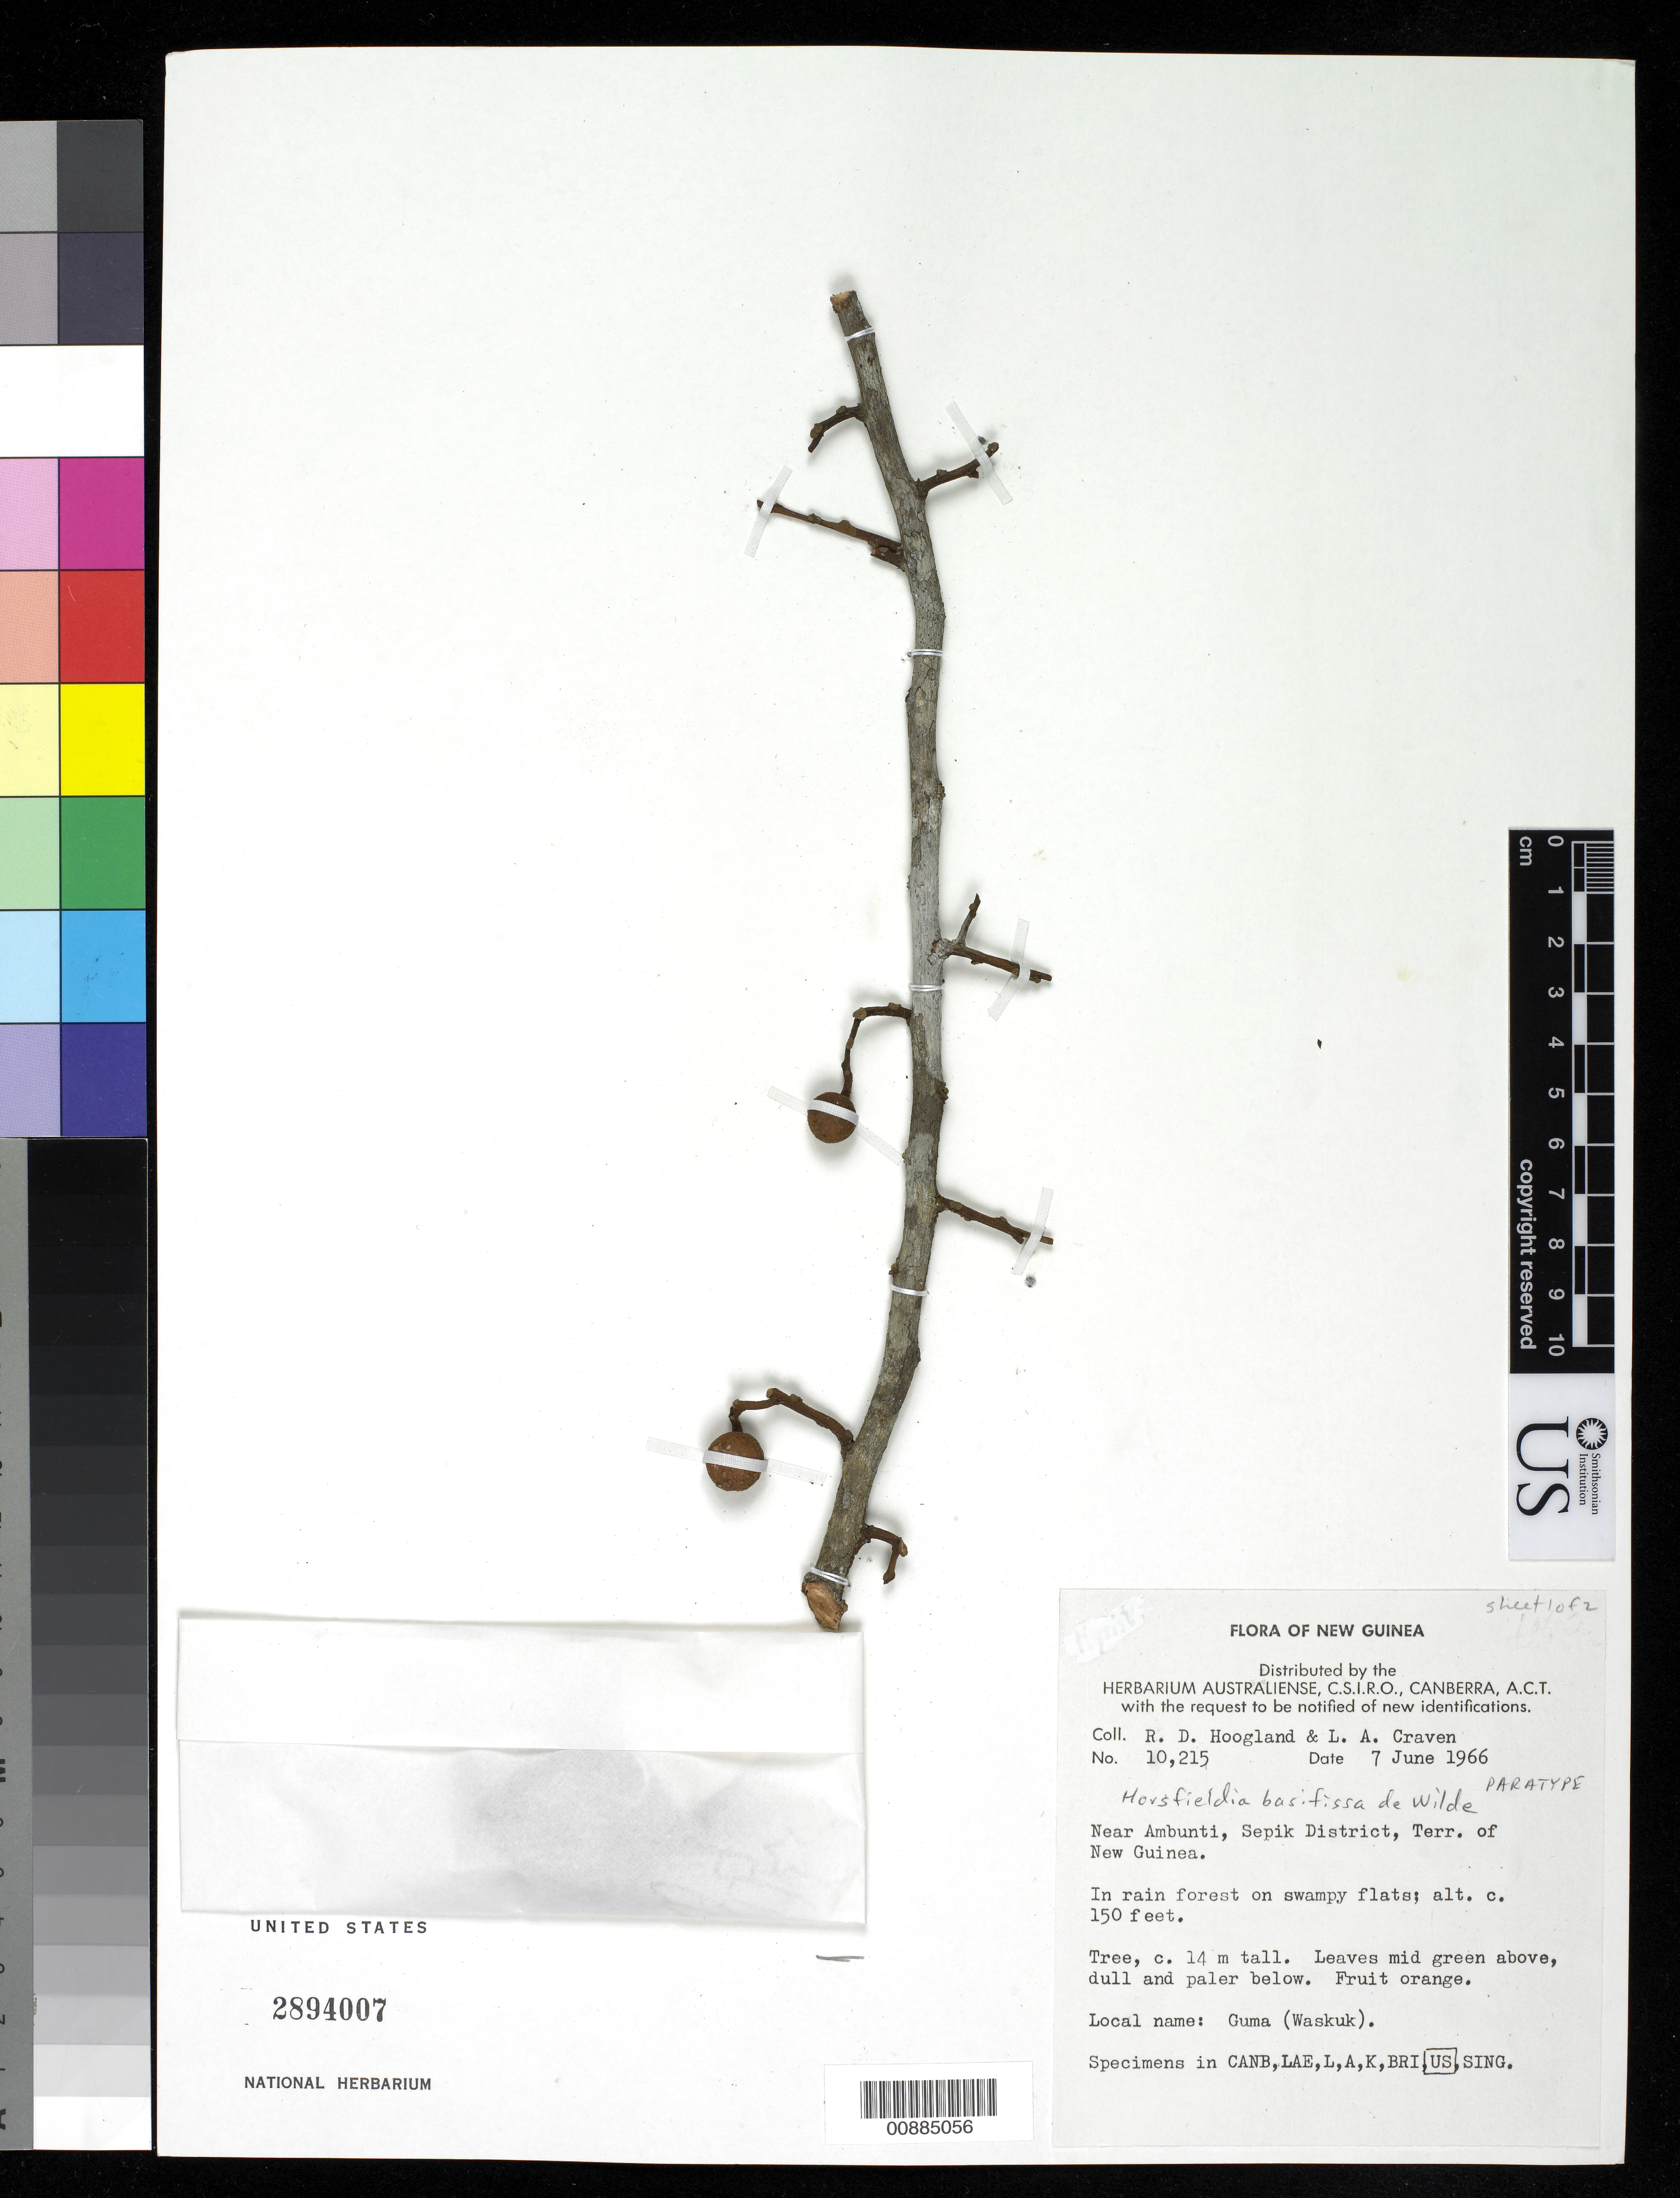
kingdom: Plantae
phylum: Tracheophyta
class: Magnoliopsida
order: Magnoliales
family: Myristicaceae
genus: Horsfieldia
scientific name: Horsfieldia basifissa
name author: W.J. de Wilde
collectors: R. D. Hoogland & L. A. Craven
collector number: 10215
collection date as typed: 07 Jun 1966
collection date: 1966-06-07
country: Papua New Guinea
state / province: East Sepik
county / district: Ambunti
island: New Guinea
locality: Territory of New Guinea, Sepik District, near Ambunti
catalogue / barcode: US 2894007